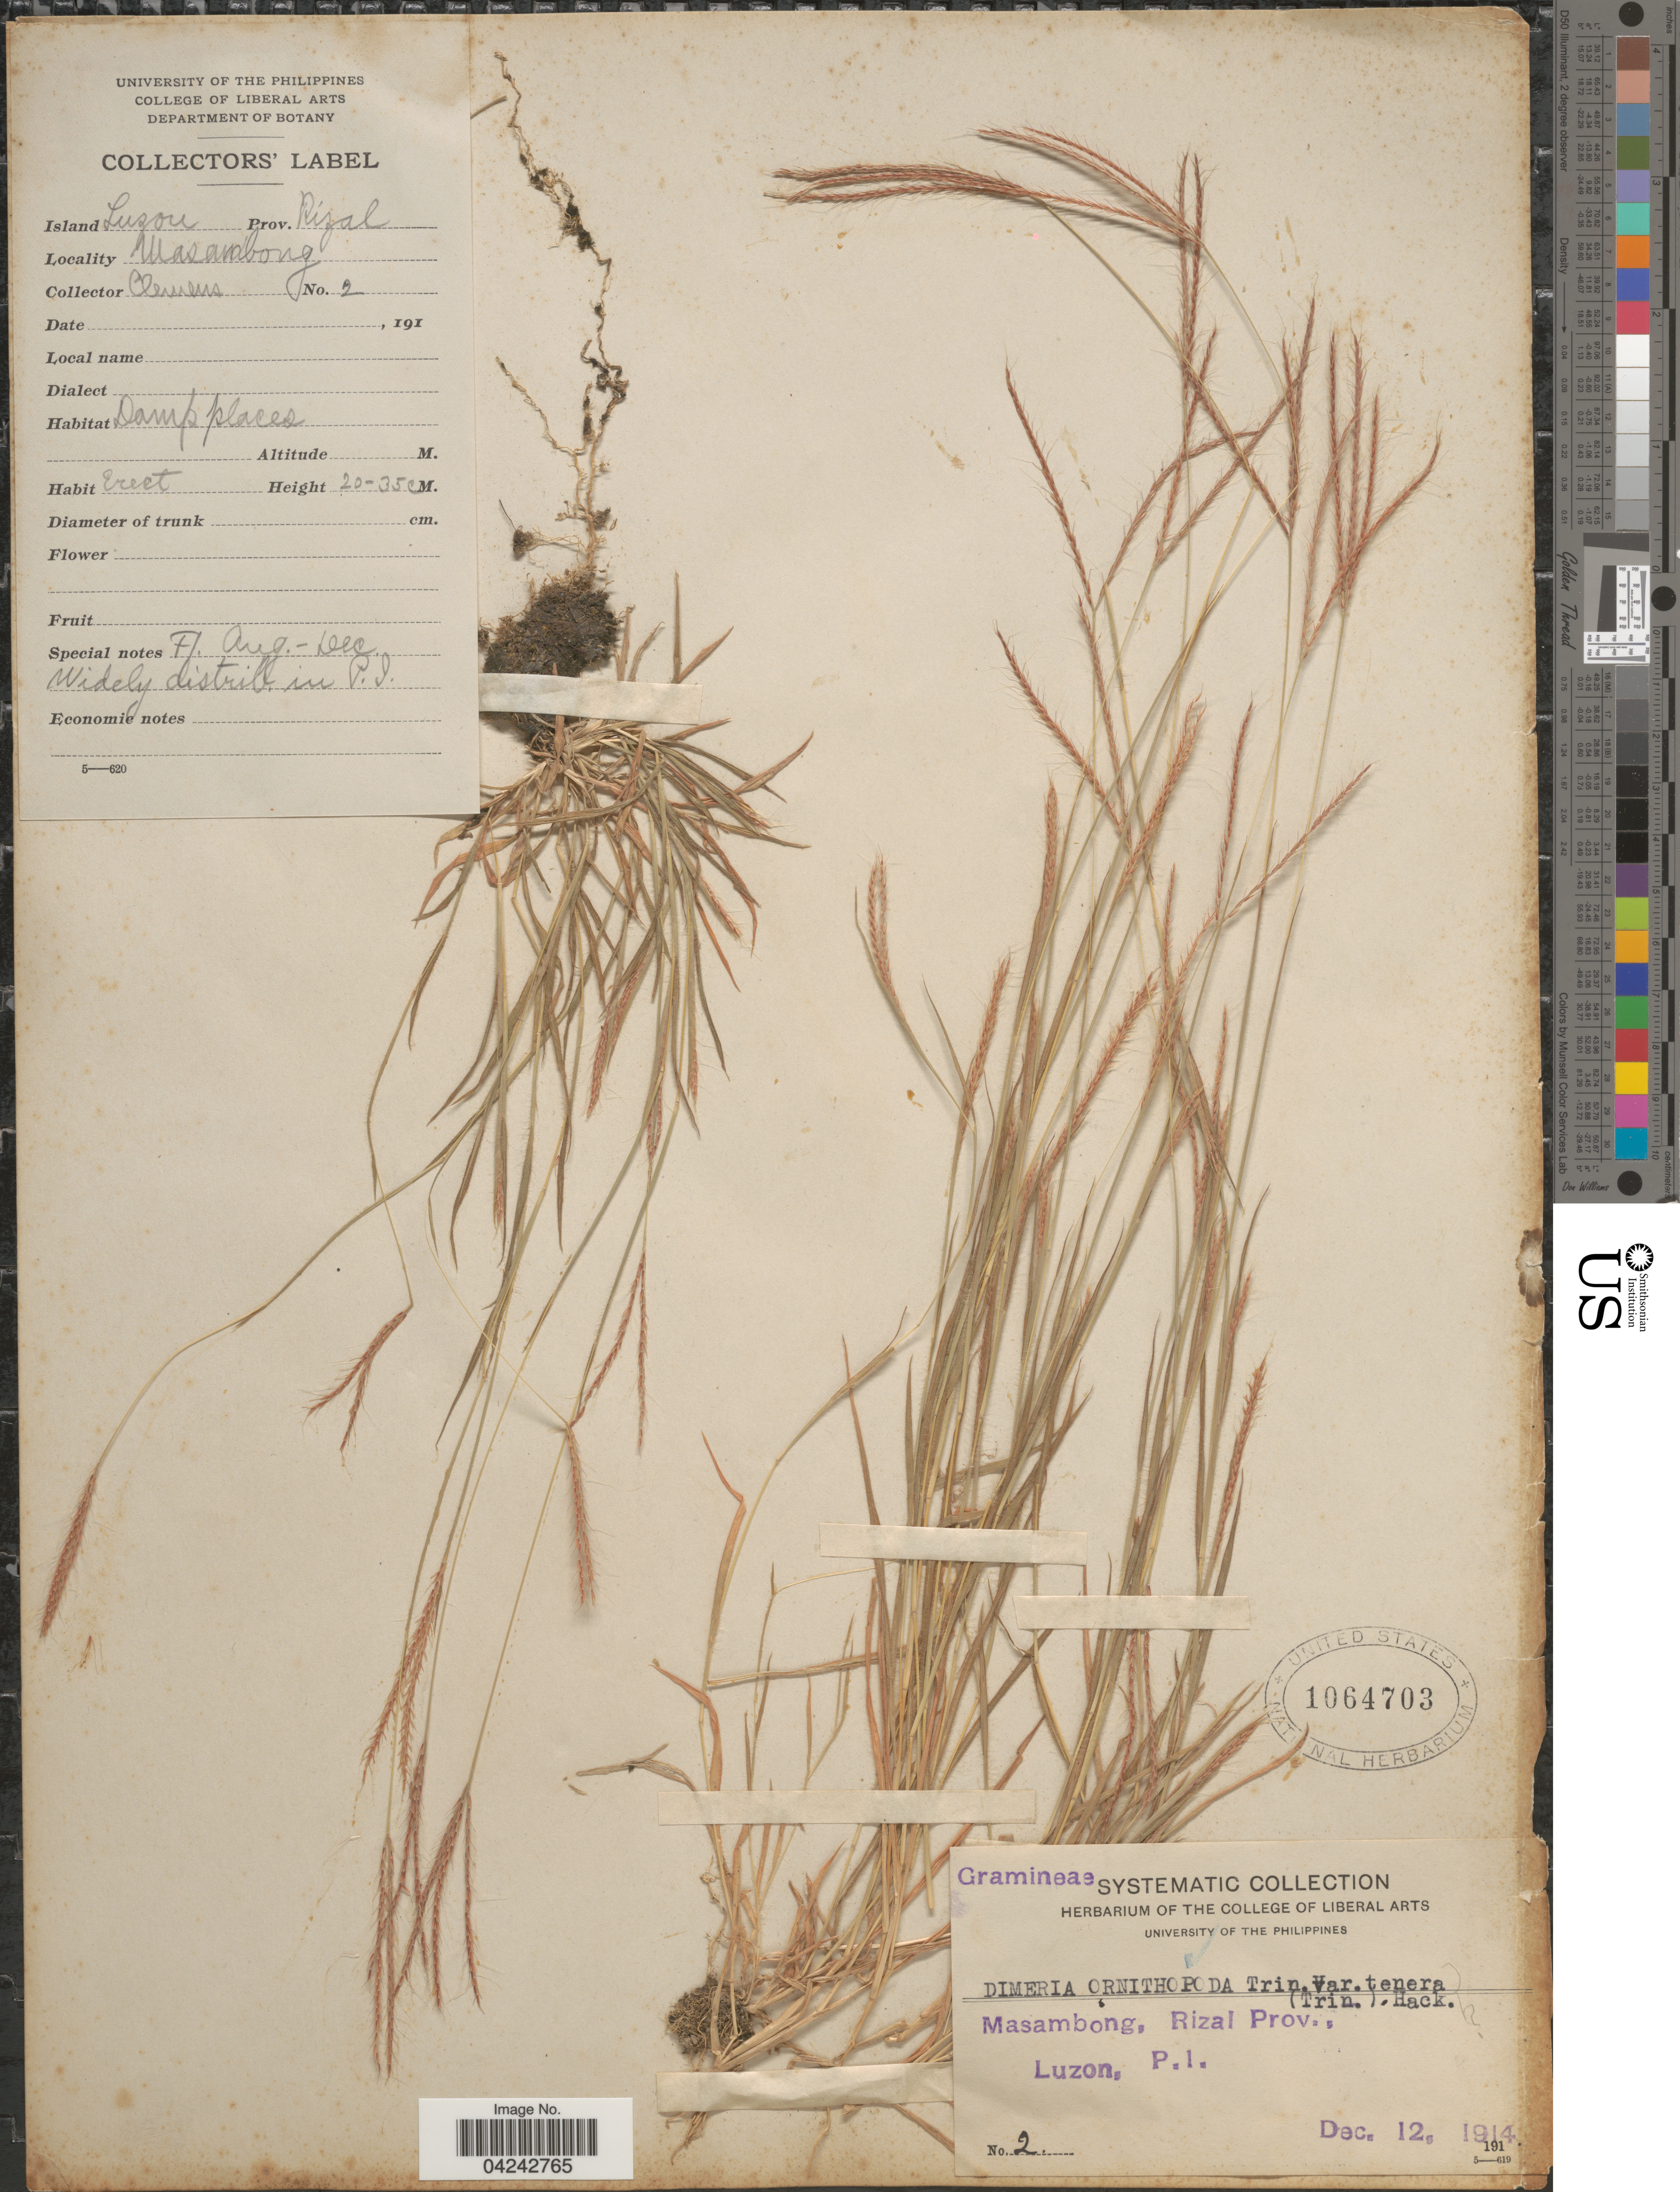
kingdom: Plantae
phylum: Tracheophyta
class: Liliopsida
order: Poales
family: Poaceae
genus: Dimeria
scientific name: Dimeria ornithopoda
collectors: -. Clemens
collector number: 2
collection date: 1914-12-12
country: Philippines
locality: Masambong, Rizal Prov., Luzon, P.I.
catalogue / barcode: US 1064703